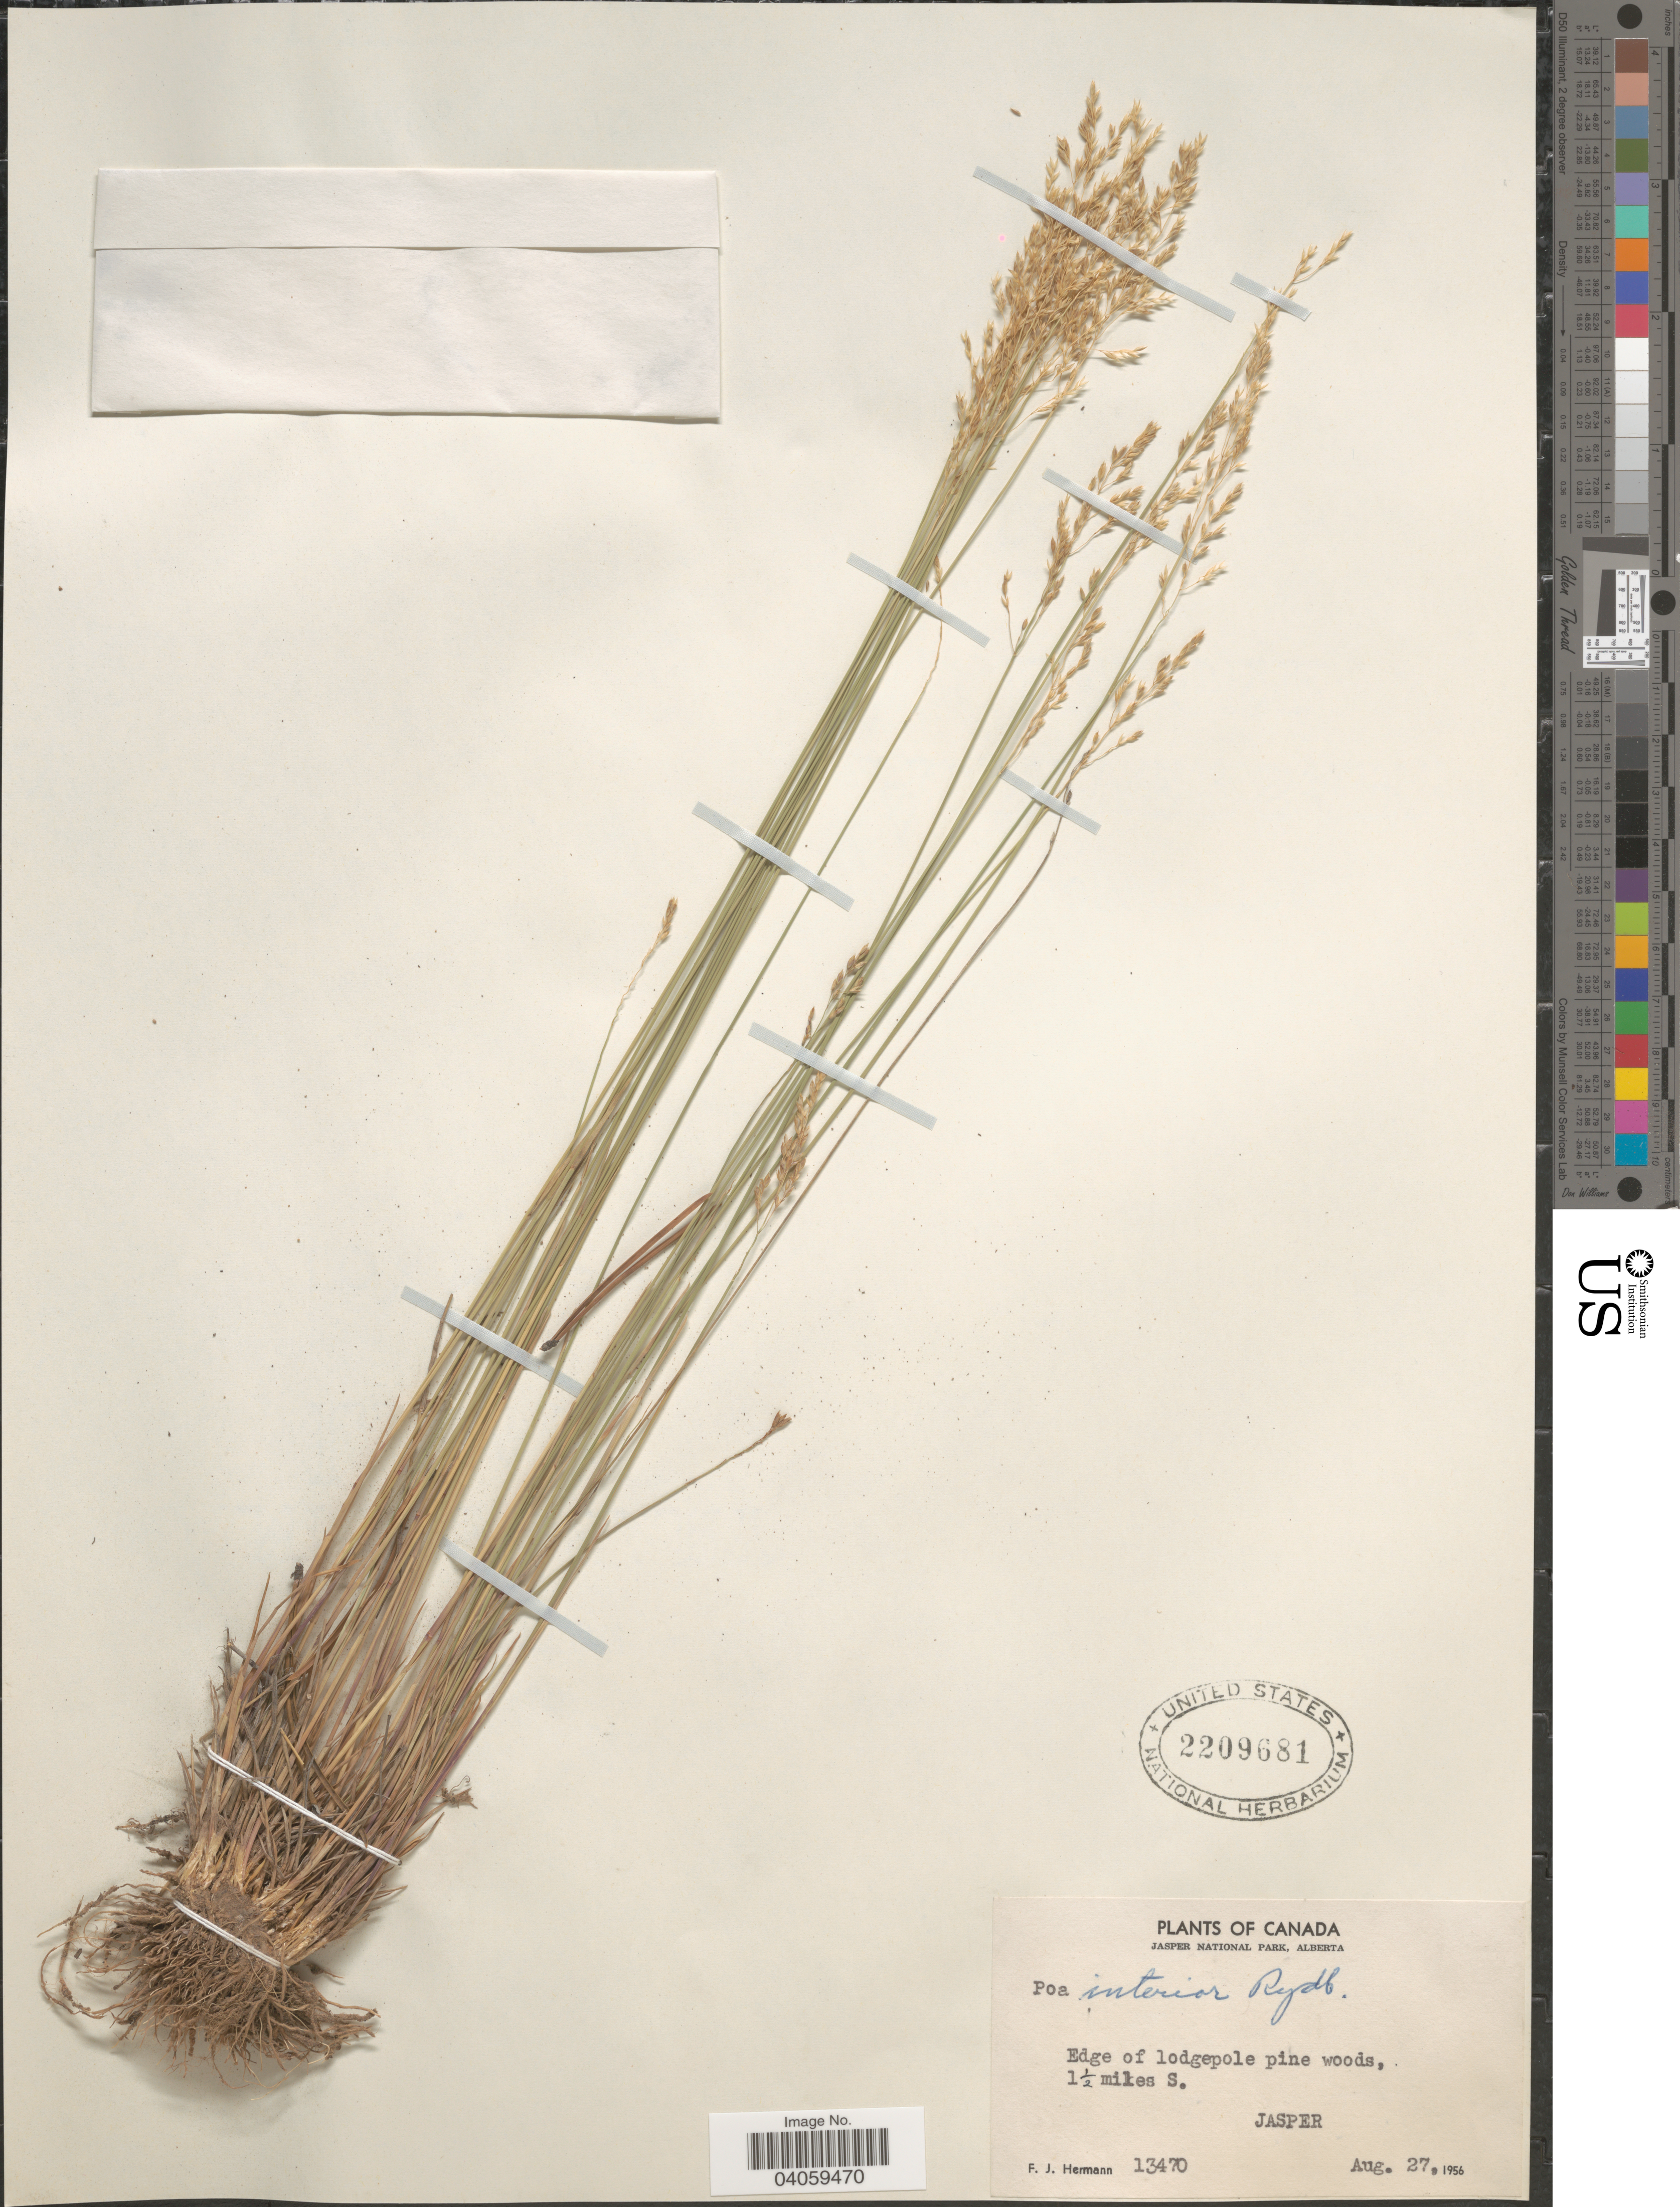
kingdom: Plantae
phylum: Tracheophyta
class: Liliopsida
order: Poales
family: Poaceae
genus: Poa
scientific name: Poa interior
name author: Rydb.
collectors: F. J. Hermann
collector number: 13470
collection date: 1956-08-27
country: Canada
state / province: Alberta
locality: Jasper National Park. Edge of lodgepole pine woods, 1½ miles S. Jasper.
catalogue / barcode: US 2209681